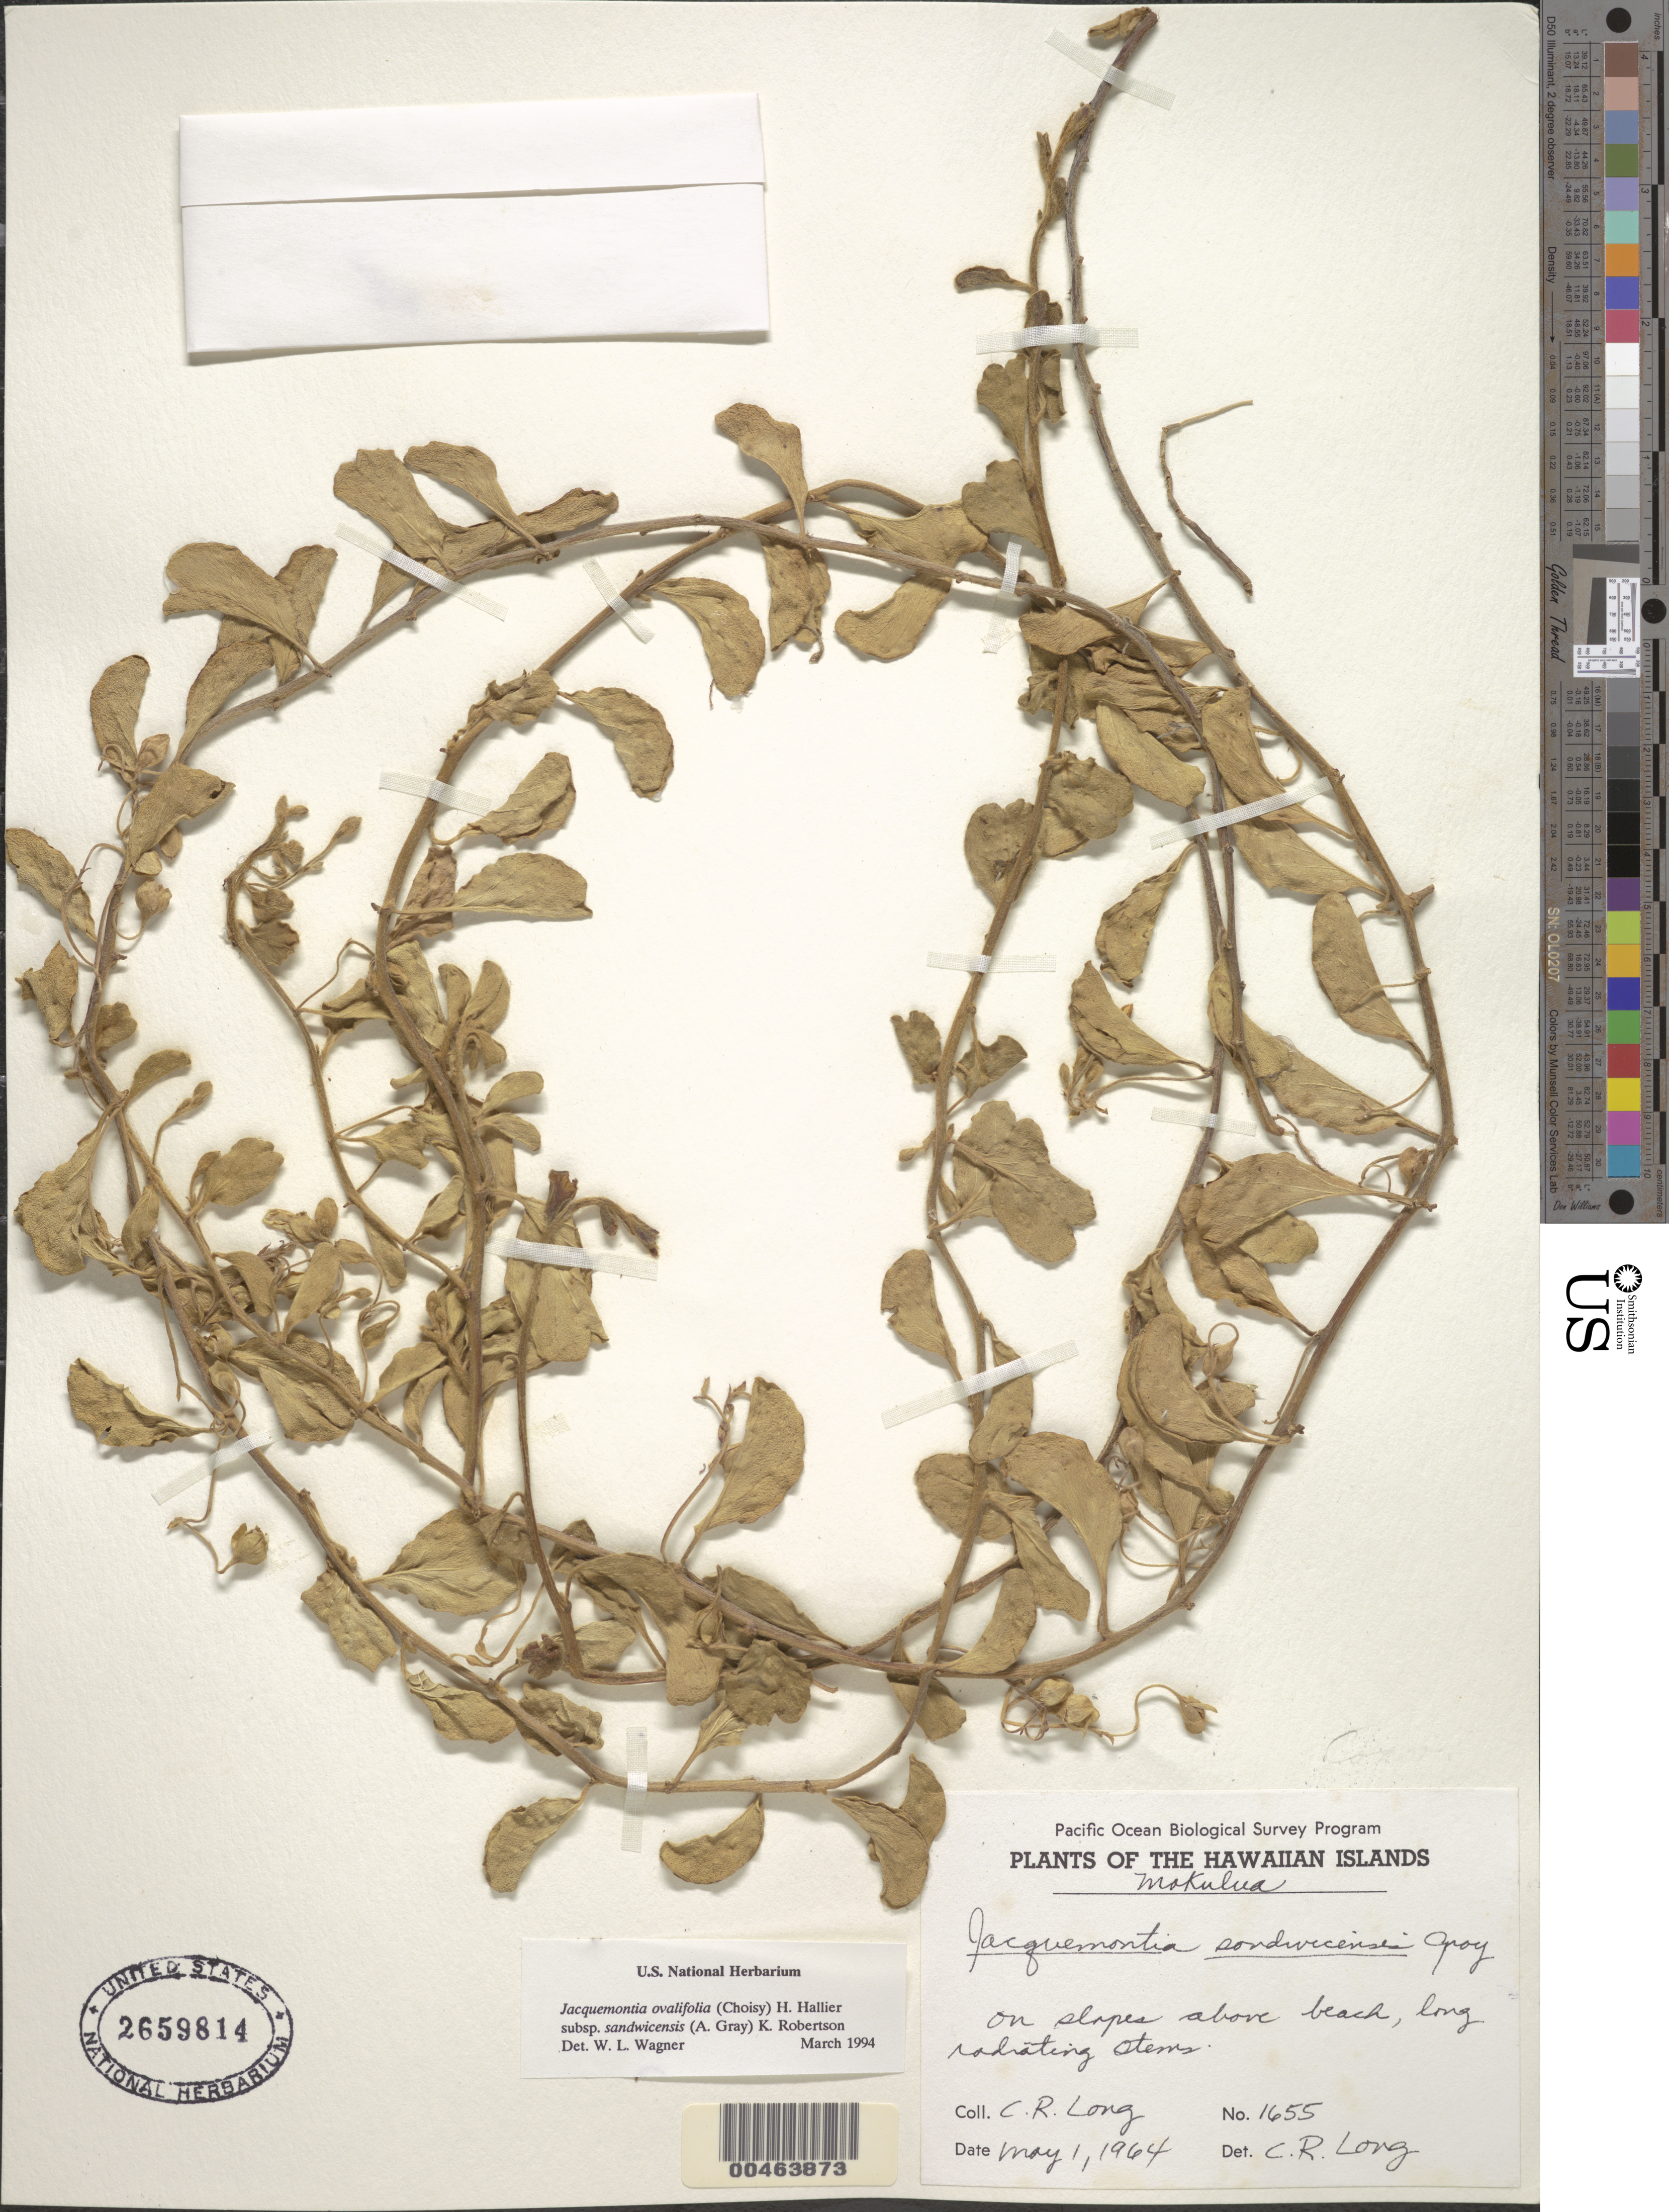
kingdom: Plantae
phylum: Tracheophyta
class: Magnoliopsida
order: Solanales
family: Convolvulaceae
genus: Jacquemontia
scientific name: Jacquemontia sandwicensis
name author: A. Gray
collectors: C. Long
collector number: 1655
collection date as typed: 1 May 1964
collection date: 1964-05-01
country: United States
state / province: Hawaii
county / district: Honolulu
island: Mokulua Islets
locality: On slopes above beach.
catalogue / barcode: US 2659814